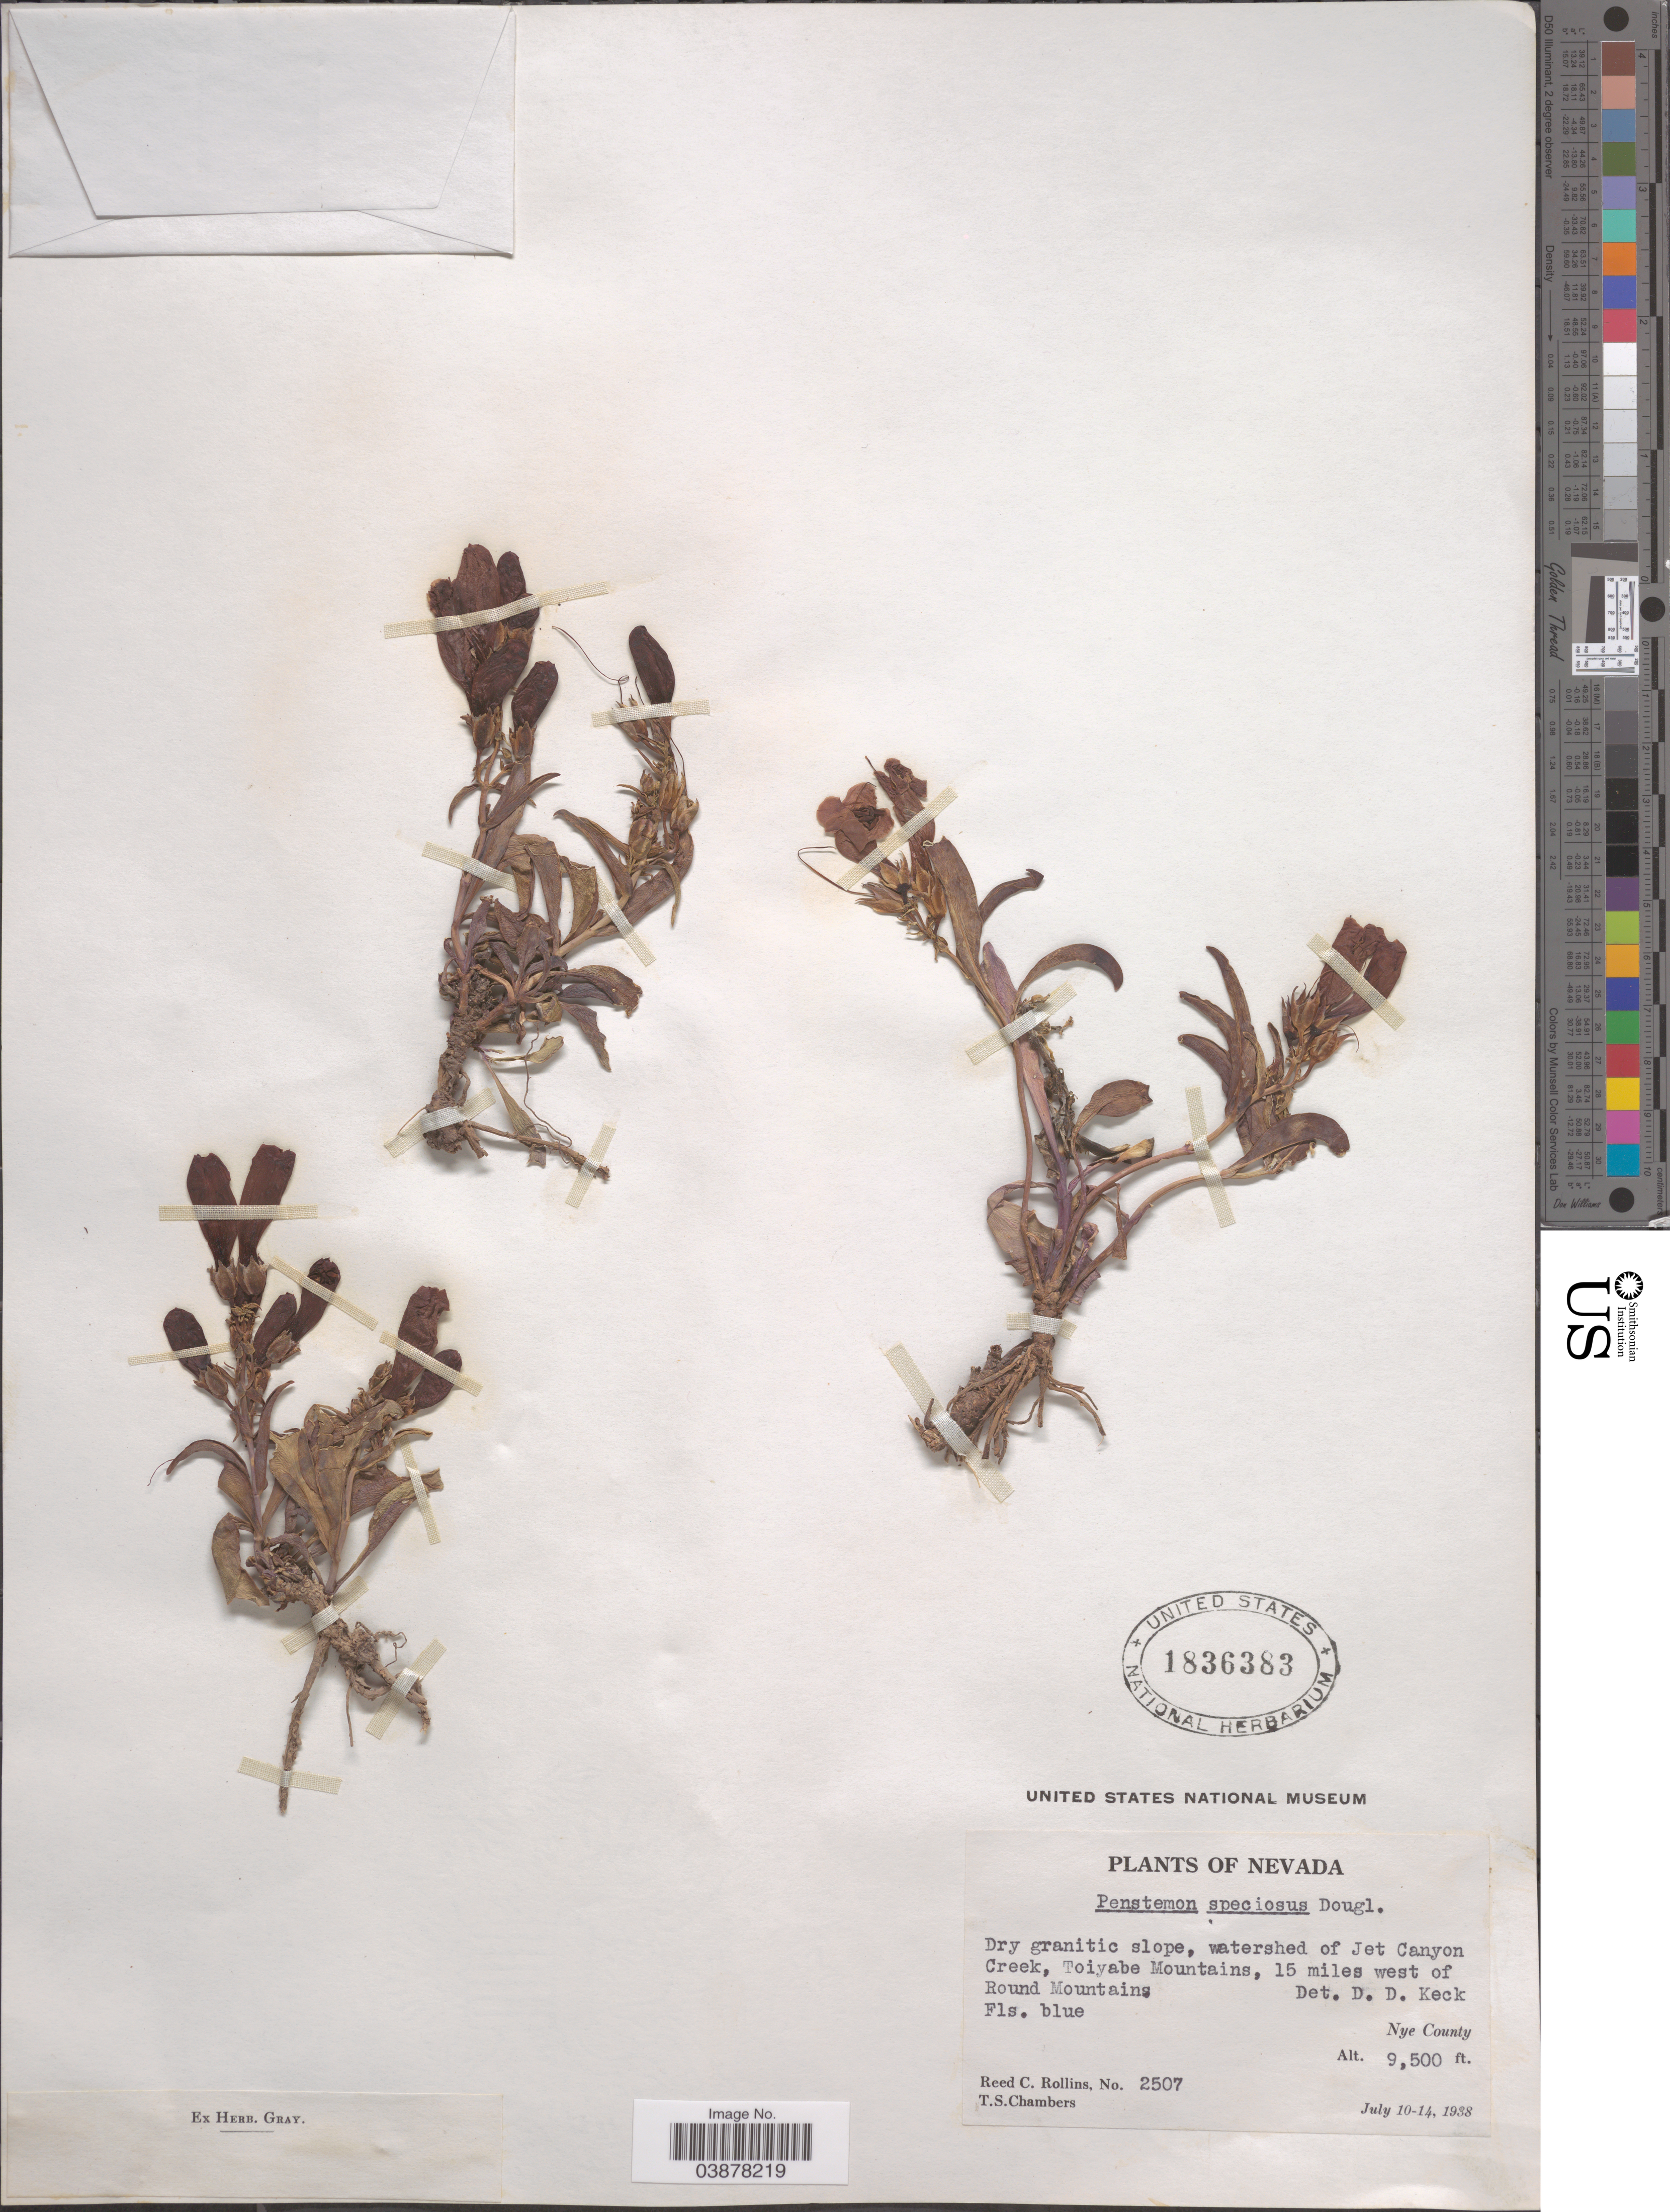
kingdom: Plantae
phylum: Tracheophyta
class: Magnoliopsida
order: Lamiales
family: Plantaginaceae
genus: Penstemon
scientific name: Penstemon speciosus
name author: Douglas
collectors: R. C. Rollins & T. Chambers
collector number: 2507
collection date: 1938-07-10/1938-07-14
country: United States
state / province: Nevada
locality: Watershed of Jet Canyon Creek, Toiyabe Mountains, 15 miles west of Round Mountains. Nye County.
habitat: dry granitic slope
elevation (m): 2896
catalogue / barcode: US 1836383